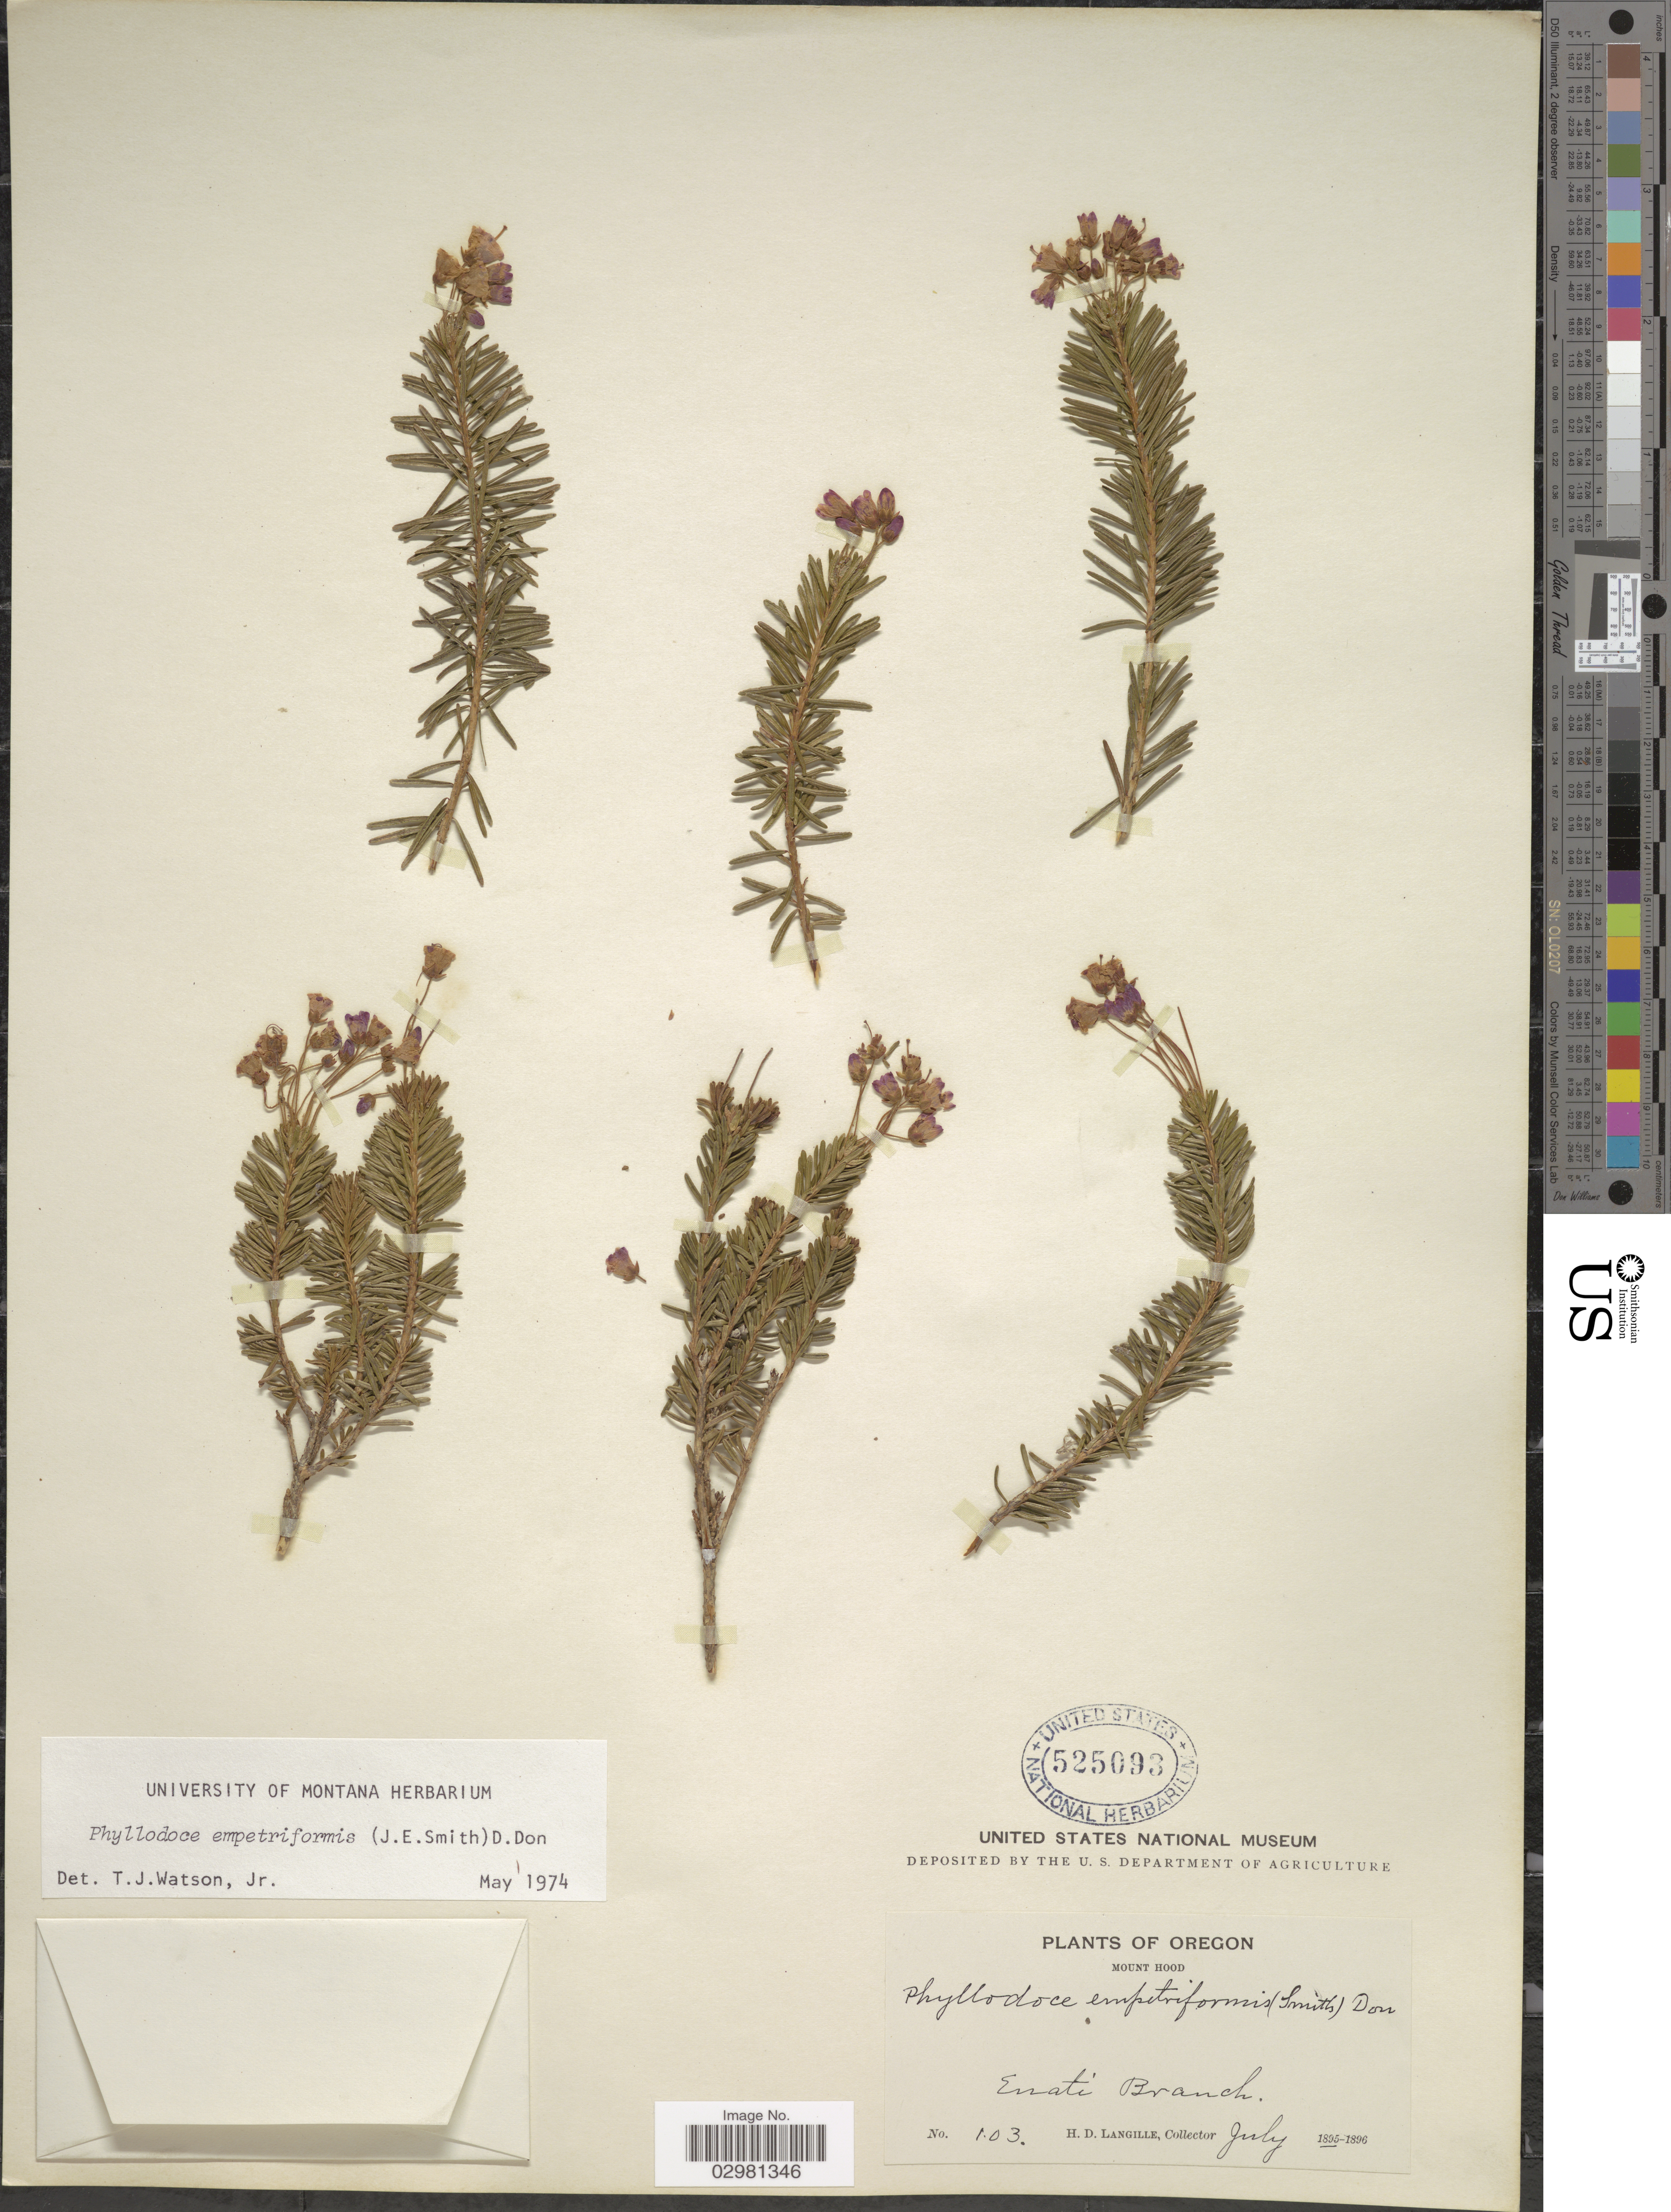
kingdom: Plantae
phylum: Tracheophyta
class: Magnoliopsida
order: Ericales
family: Ericaceae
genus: Phyllodoce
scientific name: Phyllodoce empetiformis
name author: (Small) D. Don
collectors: H. Langille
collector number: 103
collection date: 1895-07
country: United States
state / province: Oregon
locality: Mount Hood, Enati Branch.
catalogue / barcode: US 525093